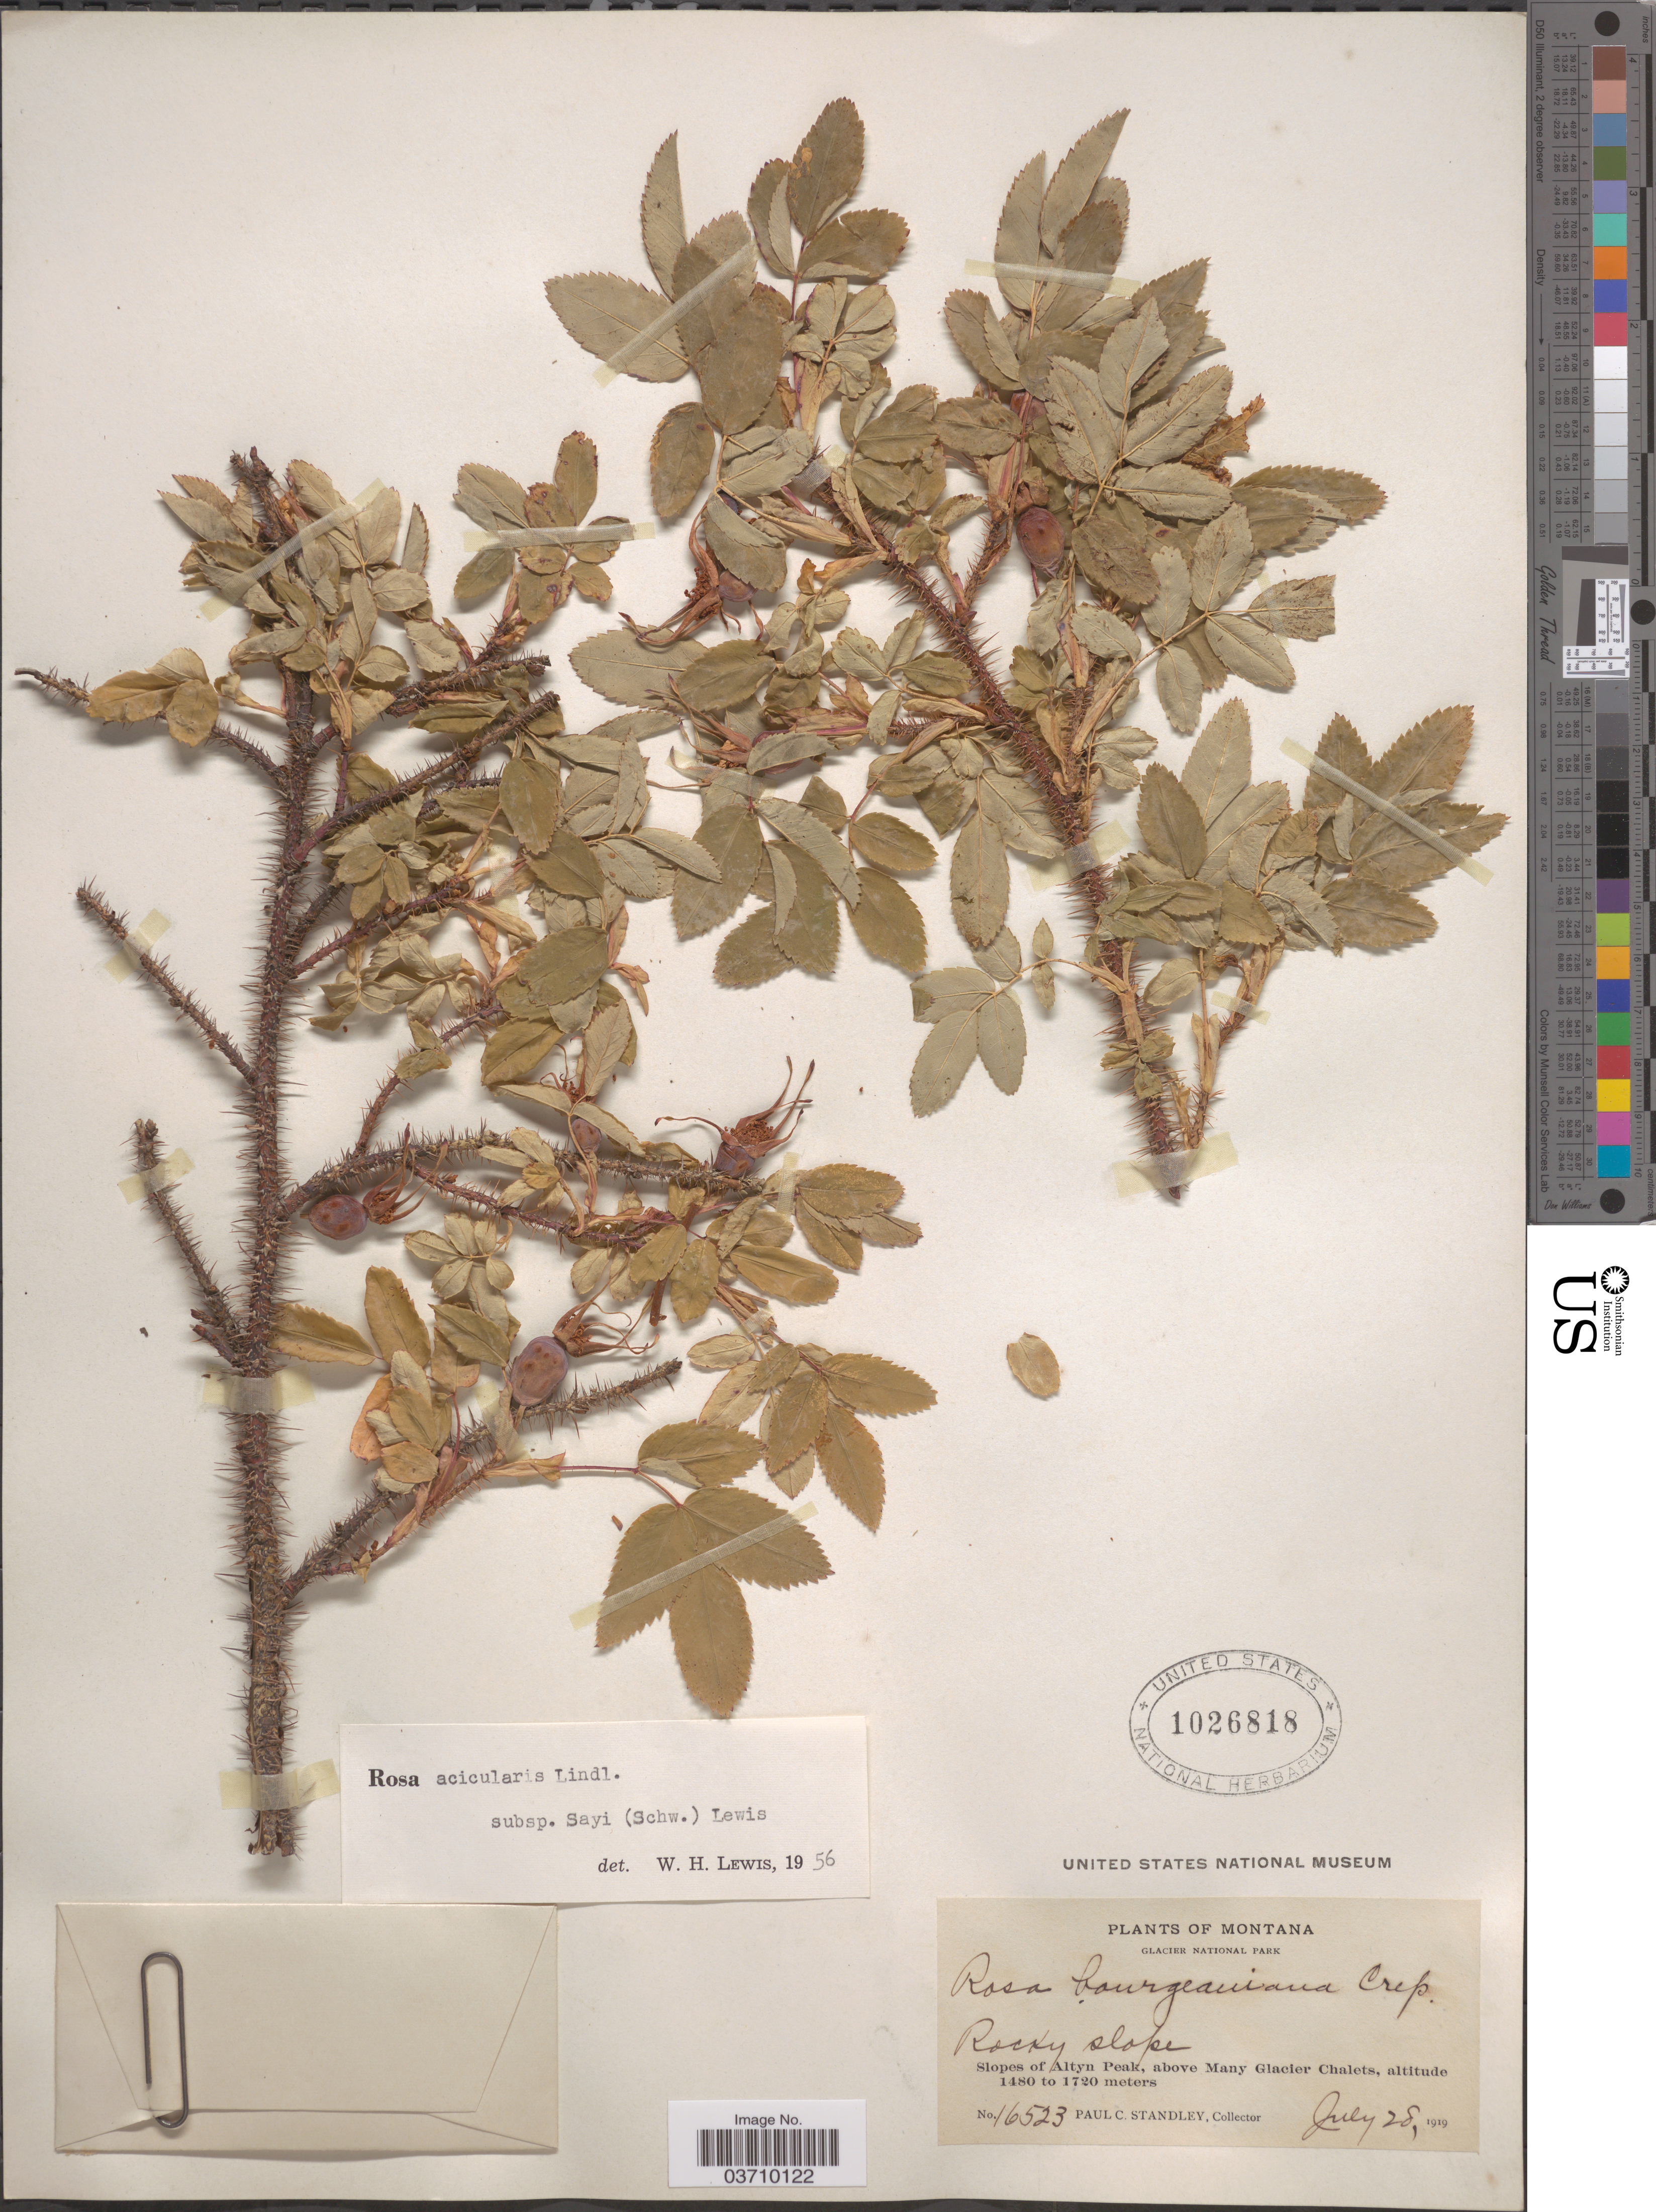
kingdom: Plantae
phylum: Tracheophyta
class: Magnoliopsida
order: Rosales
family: Rosaceae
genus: Rosa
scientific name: Rosa acicularis var. sayi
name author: (Schwein.) Rehder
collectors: P. C. Standley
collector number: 16523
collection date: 1919-07-28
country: United States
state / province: Montana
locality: Glacier National Park. Slopes of Atyn Peak, above Many Glacier Chalets.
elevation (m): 1480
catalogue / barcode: US 1026818